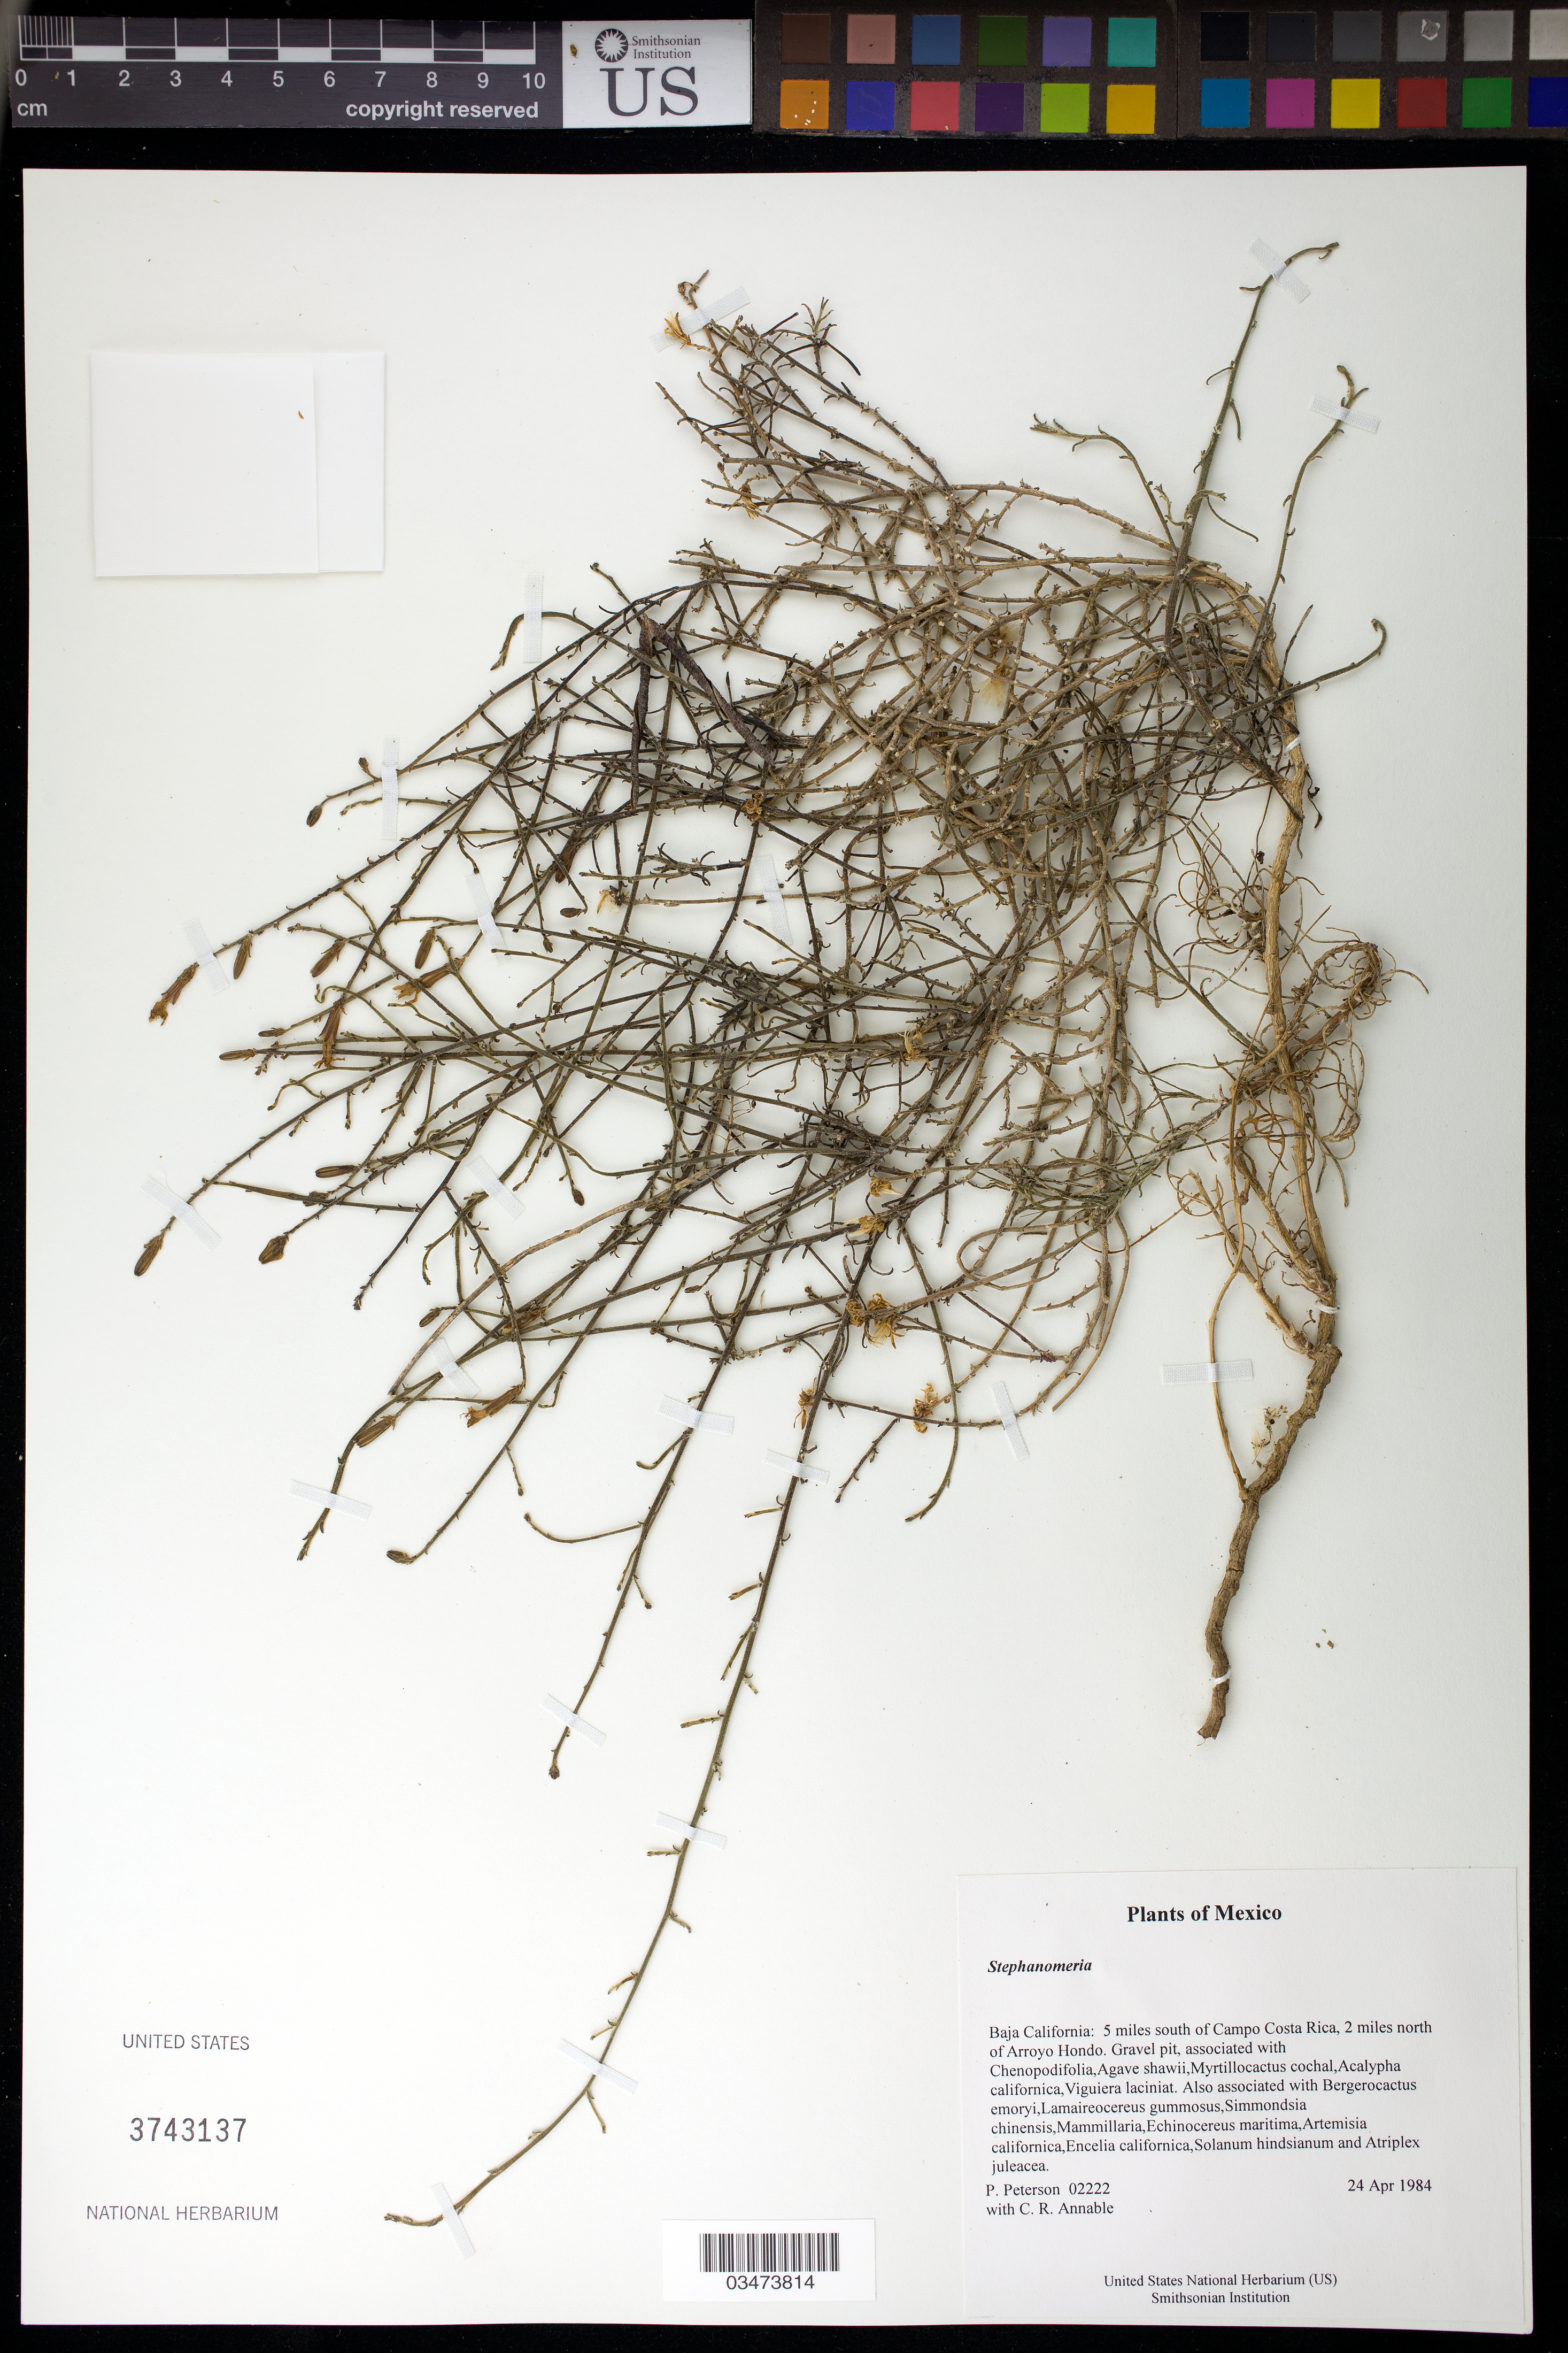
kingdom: Plantae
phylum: Tracheophyta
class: Magnoliopsida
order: Asterales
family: Asteraceae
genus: Stephanomeria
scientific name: Stephanomeria sp.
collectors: P. M. Peterson & C. R. Annable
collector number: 02222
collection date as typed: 24 Apr 1984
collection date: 1984-04-24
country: Mexico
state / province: Baja California Norte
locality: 5 miles south of Campo Costa Rica, 2 miles north of Arroyo Hondo.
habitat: Gravel pit, associated with Chenopodifolia,Agave shawii,Myrtillocactus cochal,Acalypha californica,Viguiera laciniat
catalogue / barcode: US 3743137